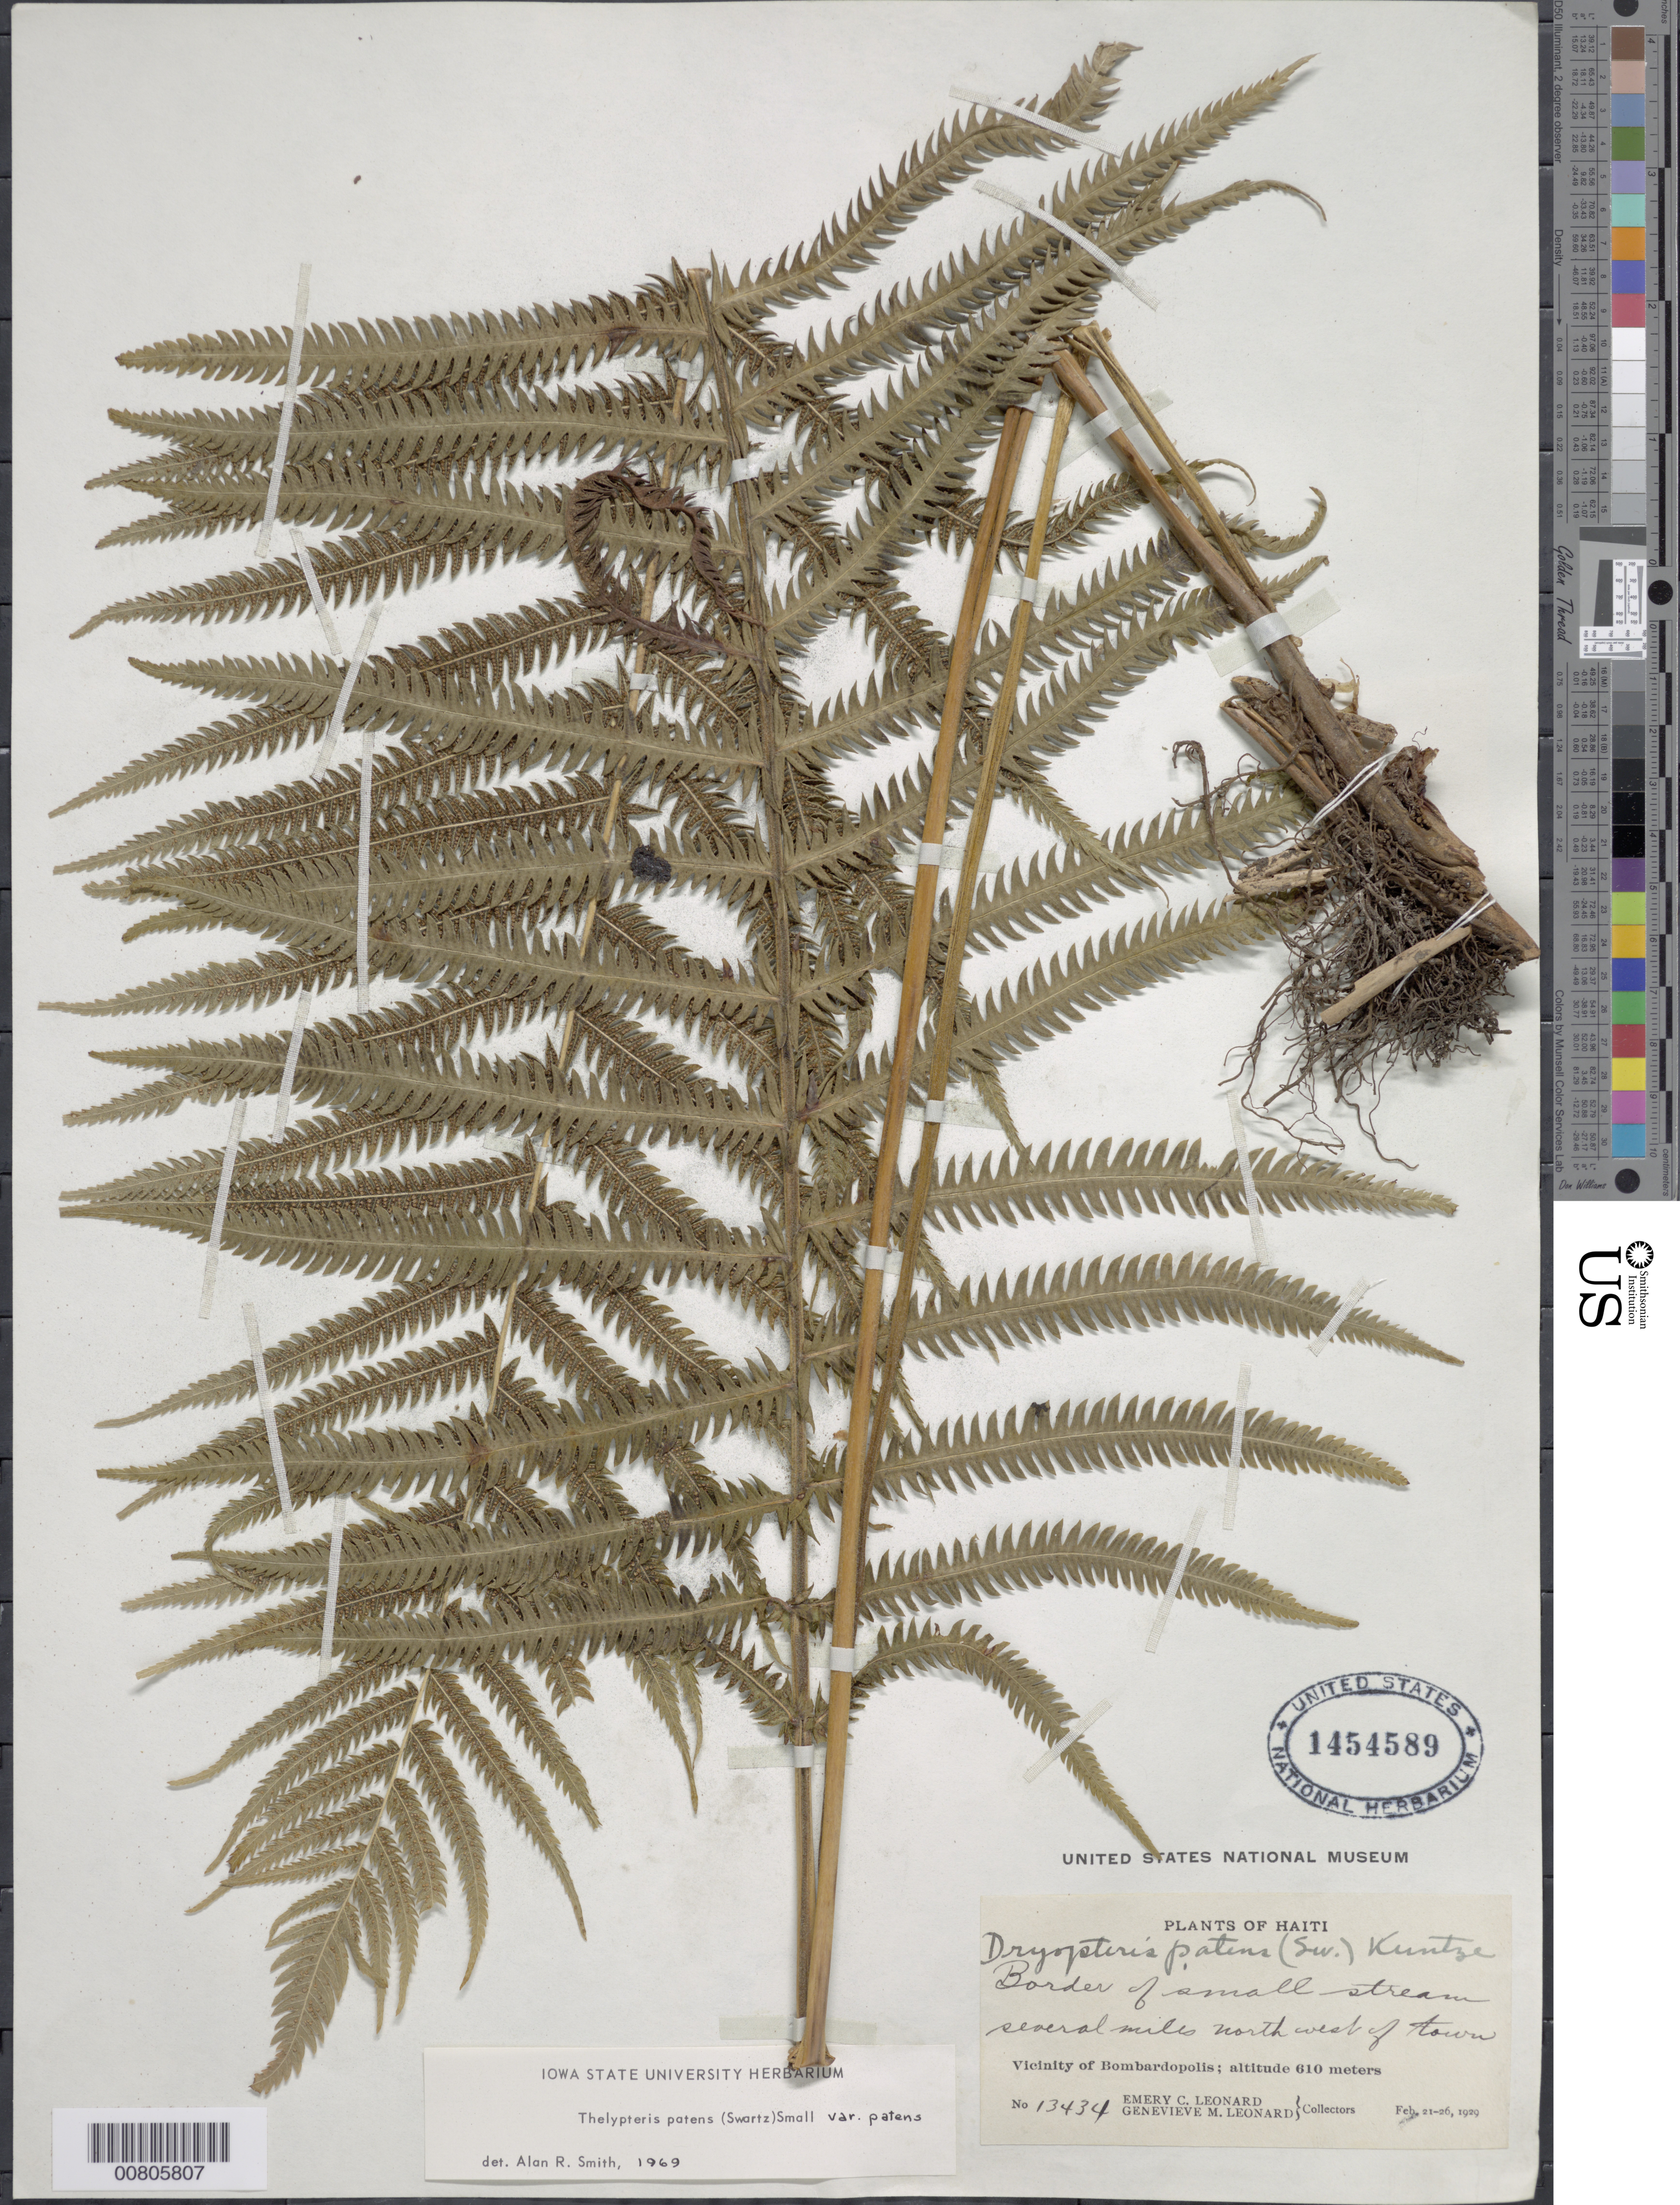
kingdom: Plantae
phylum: Tracheophyta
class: Polypodiopsida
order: Polypodiales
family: Thelypteridaceae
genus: Christella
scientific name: Christella patens var. patens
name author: (Sw.) Holttum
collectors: E. C. Leonard & G. M. Leonard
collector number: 13434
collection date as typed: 21 Feb 1929 to 26 Feb 1929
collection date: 1929-02-21/1929-02-26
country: Haiti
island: Hispaniola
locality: Bombardopolis, NW of town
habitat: Border of small stream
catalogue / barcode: US 1454589